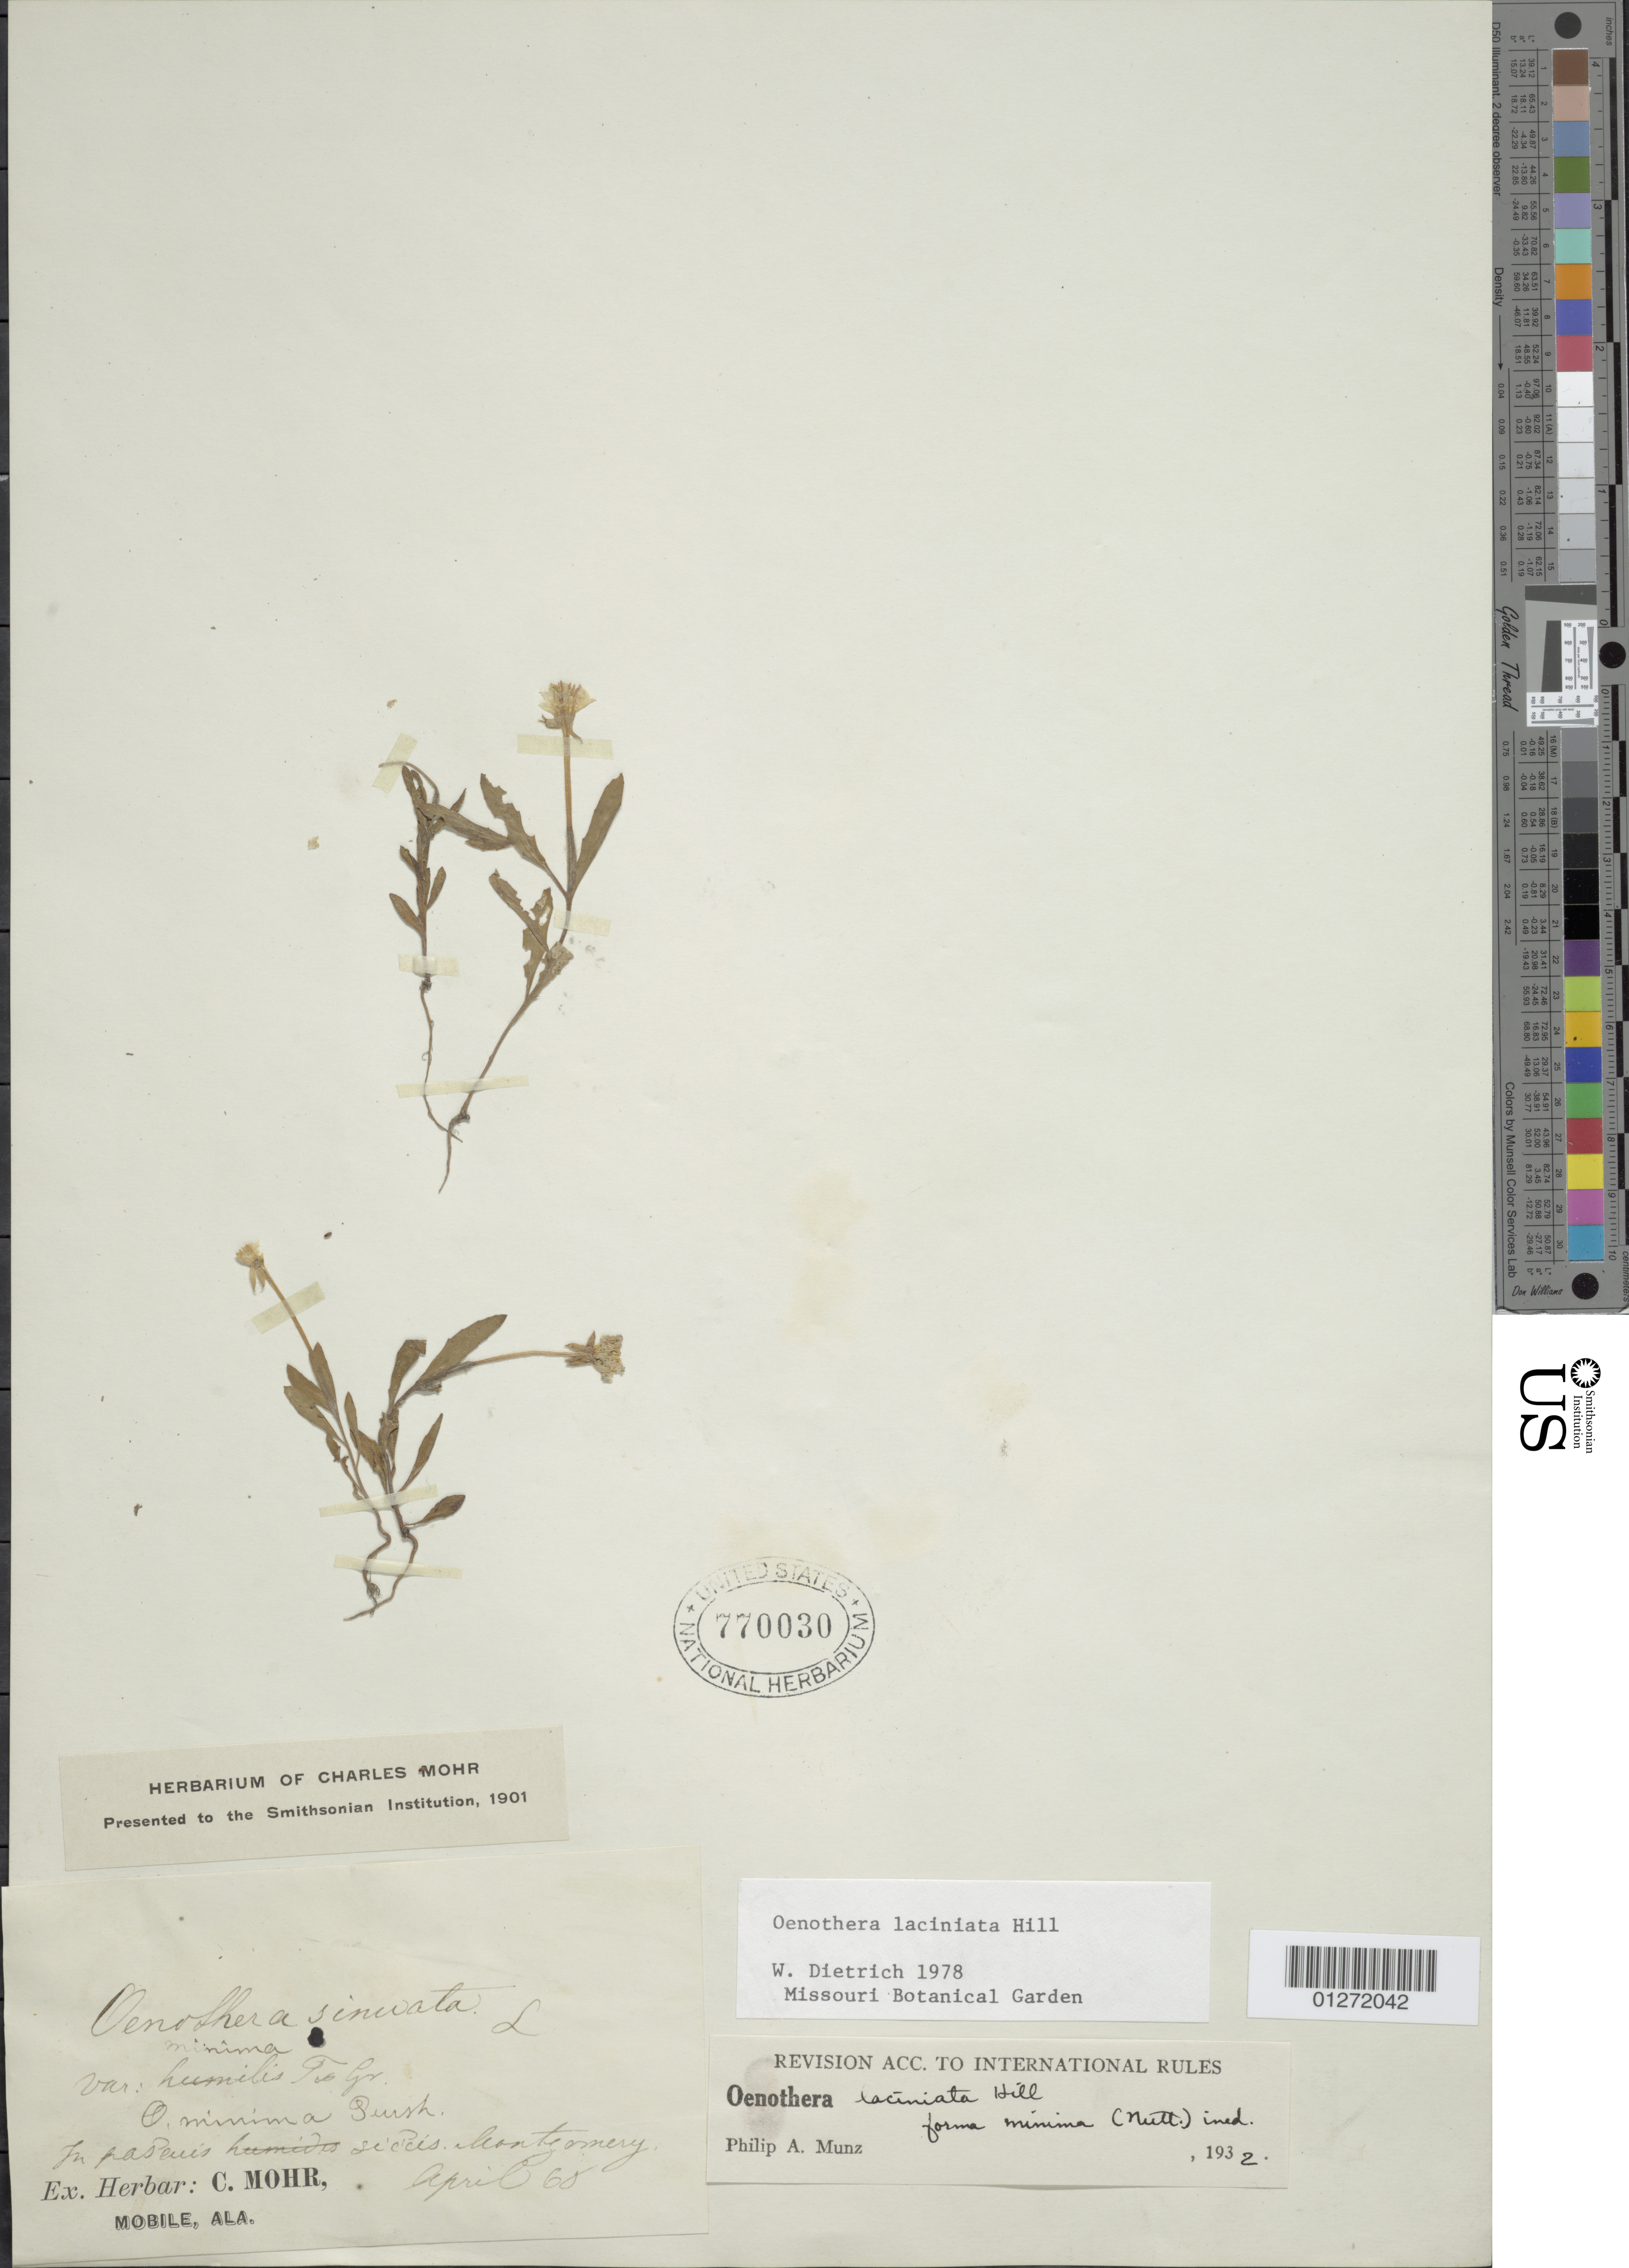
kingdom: Plantae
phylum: Tracheophyta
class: Magnoliopsida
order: Myrtales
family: Onagraceae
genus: Oenothera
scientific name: Oenothera laciniata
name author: Hill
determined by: Dietrich, W.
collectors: C. T. Mohr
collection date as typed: Apr 1868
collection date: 1868-04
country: United States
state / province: Alabama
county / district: Montgomery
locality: Montgomery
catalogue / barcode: US 770030